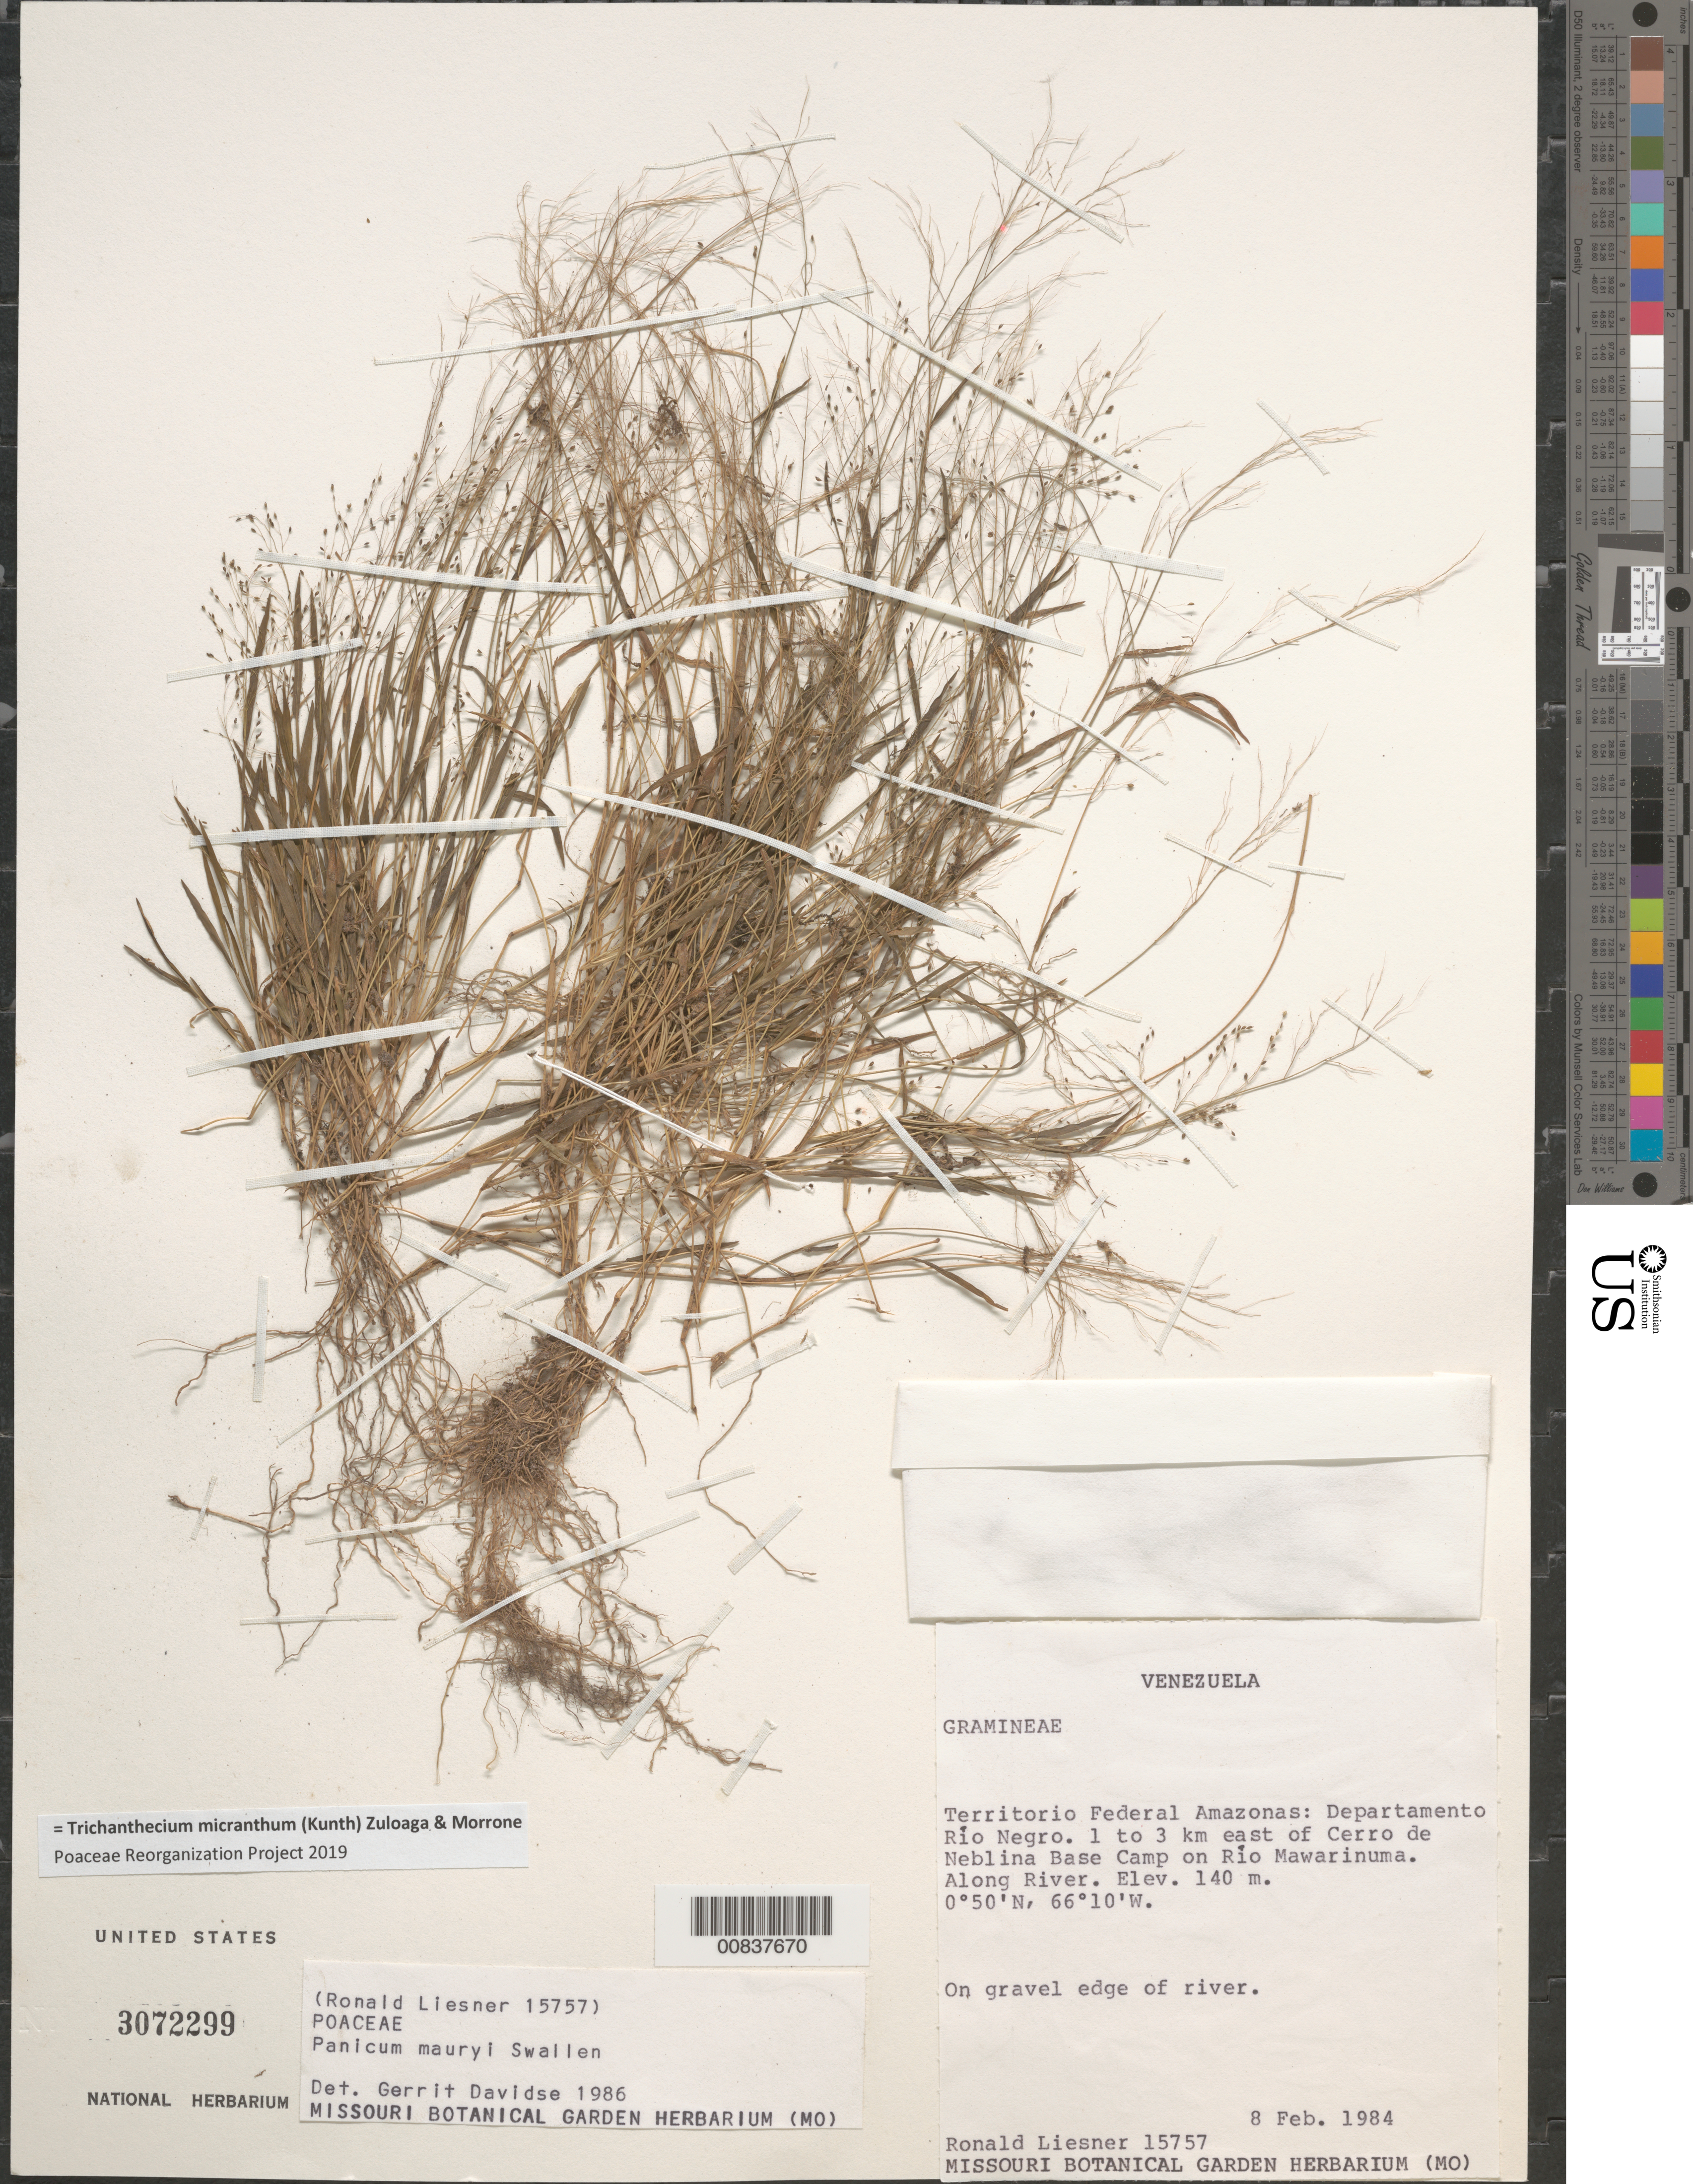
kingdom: Plantae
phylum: Tracheophyta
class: Liliopsida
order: Poales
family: Poaceae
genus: Trichanthecium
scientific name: Trichanthecium micranthum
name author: (Kunth) Zuloaga & Morrone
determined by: Poaceae Reorganization Project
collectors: R. L. Liesner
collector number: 15757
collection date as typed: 8-Feb-84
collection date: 1984-02-08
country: Venezuela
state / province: Amazonas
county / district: Río Negro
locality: Río Mawarinuma, 1-3 km W of Cerro de La Neblina Base Camp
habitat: Gravel edge of river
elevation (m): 140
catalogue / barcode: US 3072299